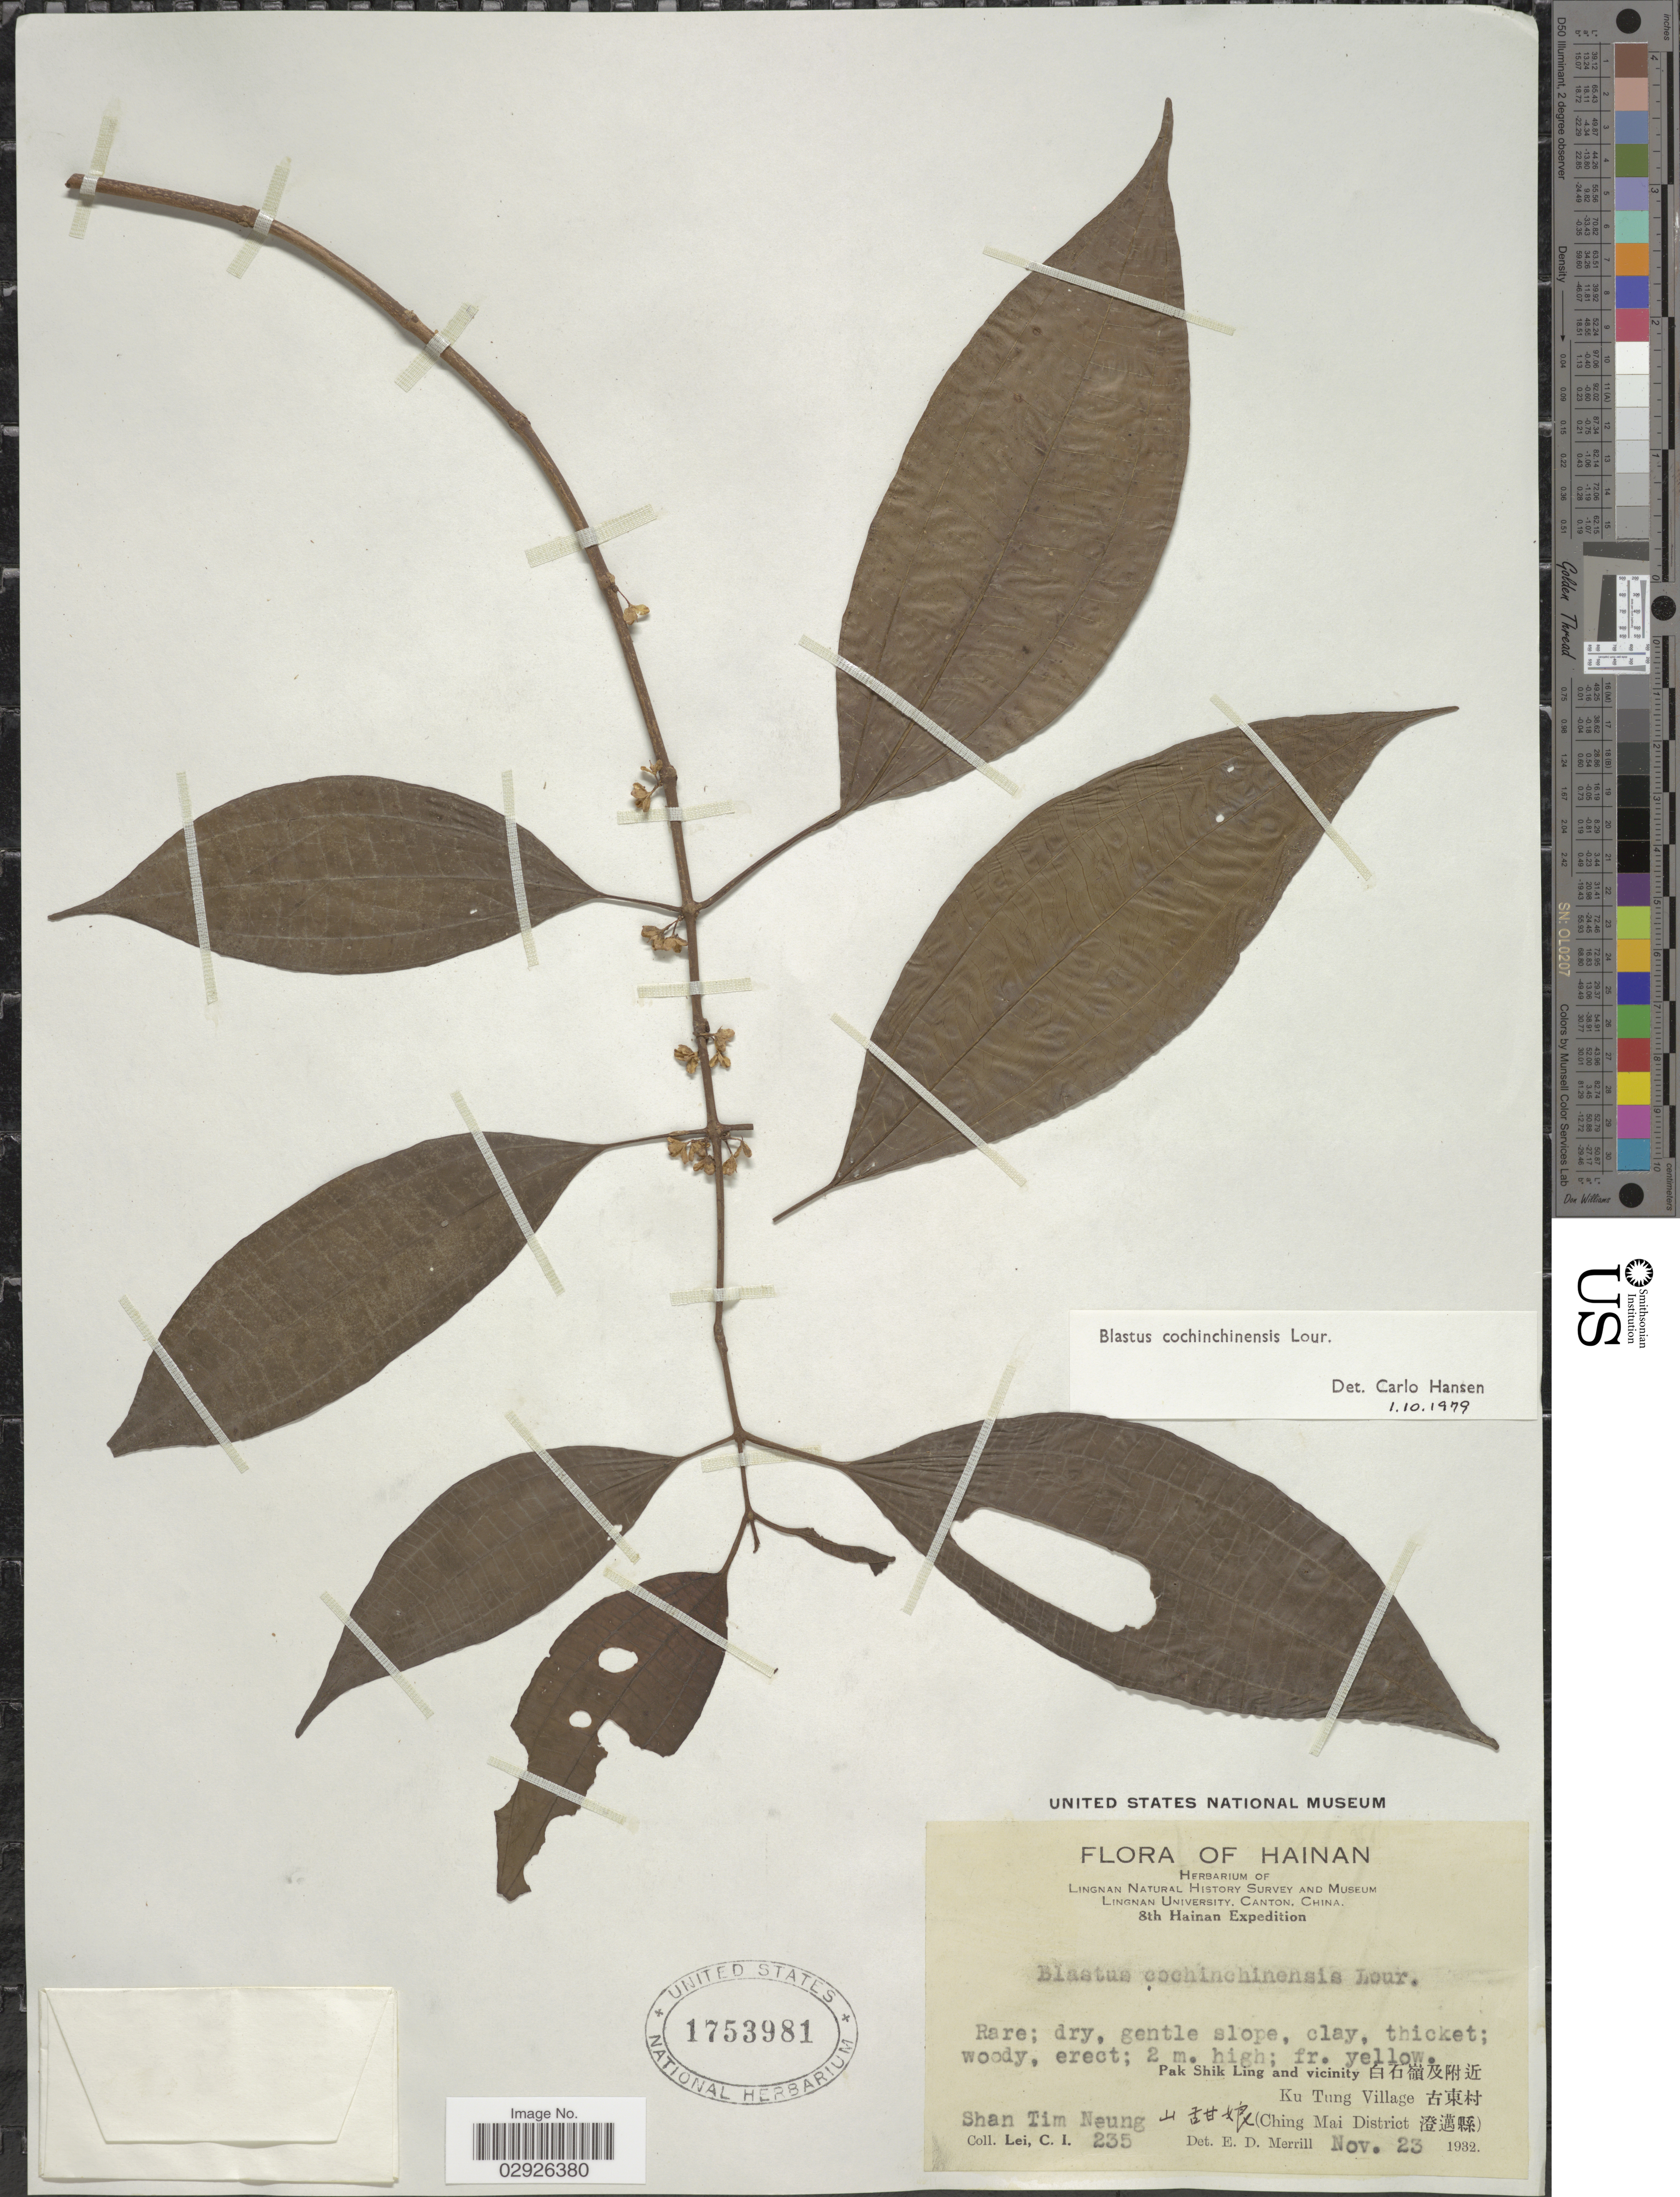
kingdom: Plantae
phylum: Tracheophyta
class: Magnoliopsida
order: Myrtales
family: Melastomataceae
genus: Blastus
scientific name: Blastus cochinchinensis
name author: Lour.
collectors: C. I. Lei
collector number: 235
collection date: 1932-11-23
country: China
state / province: Hainan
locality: Pak Shik Ling and vicinity, Ku Tung Village (Ching Mai District), Shan Tim Neung.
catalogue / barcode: US 1753981